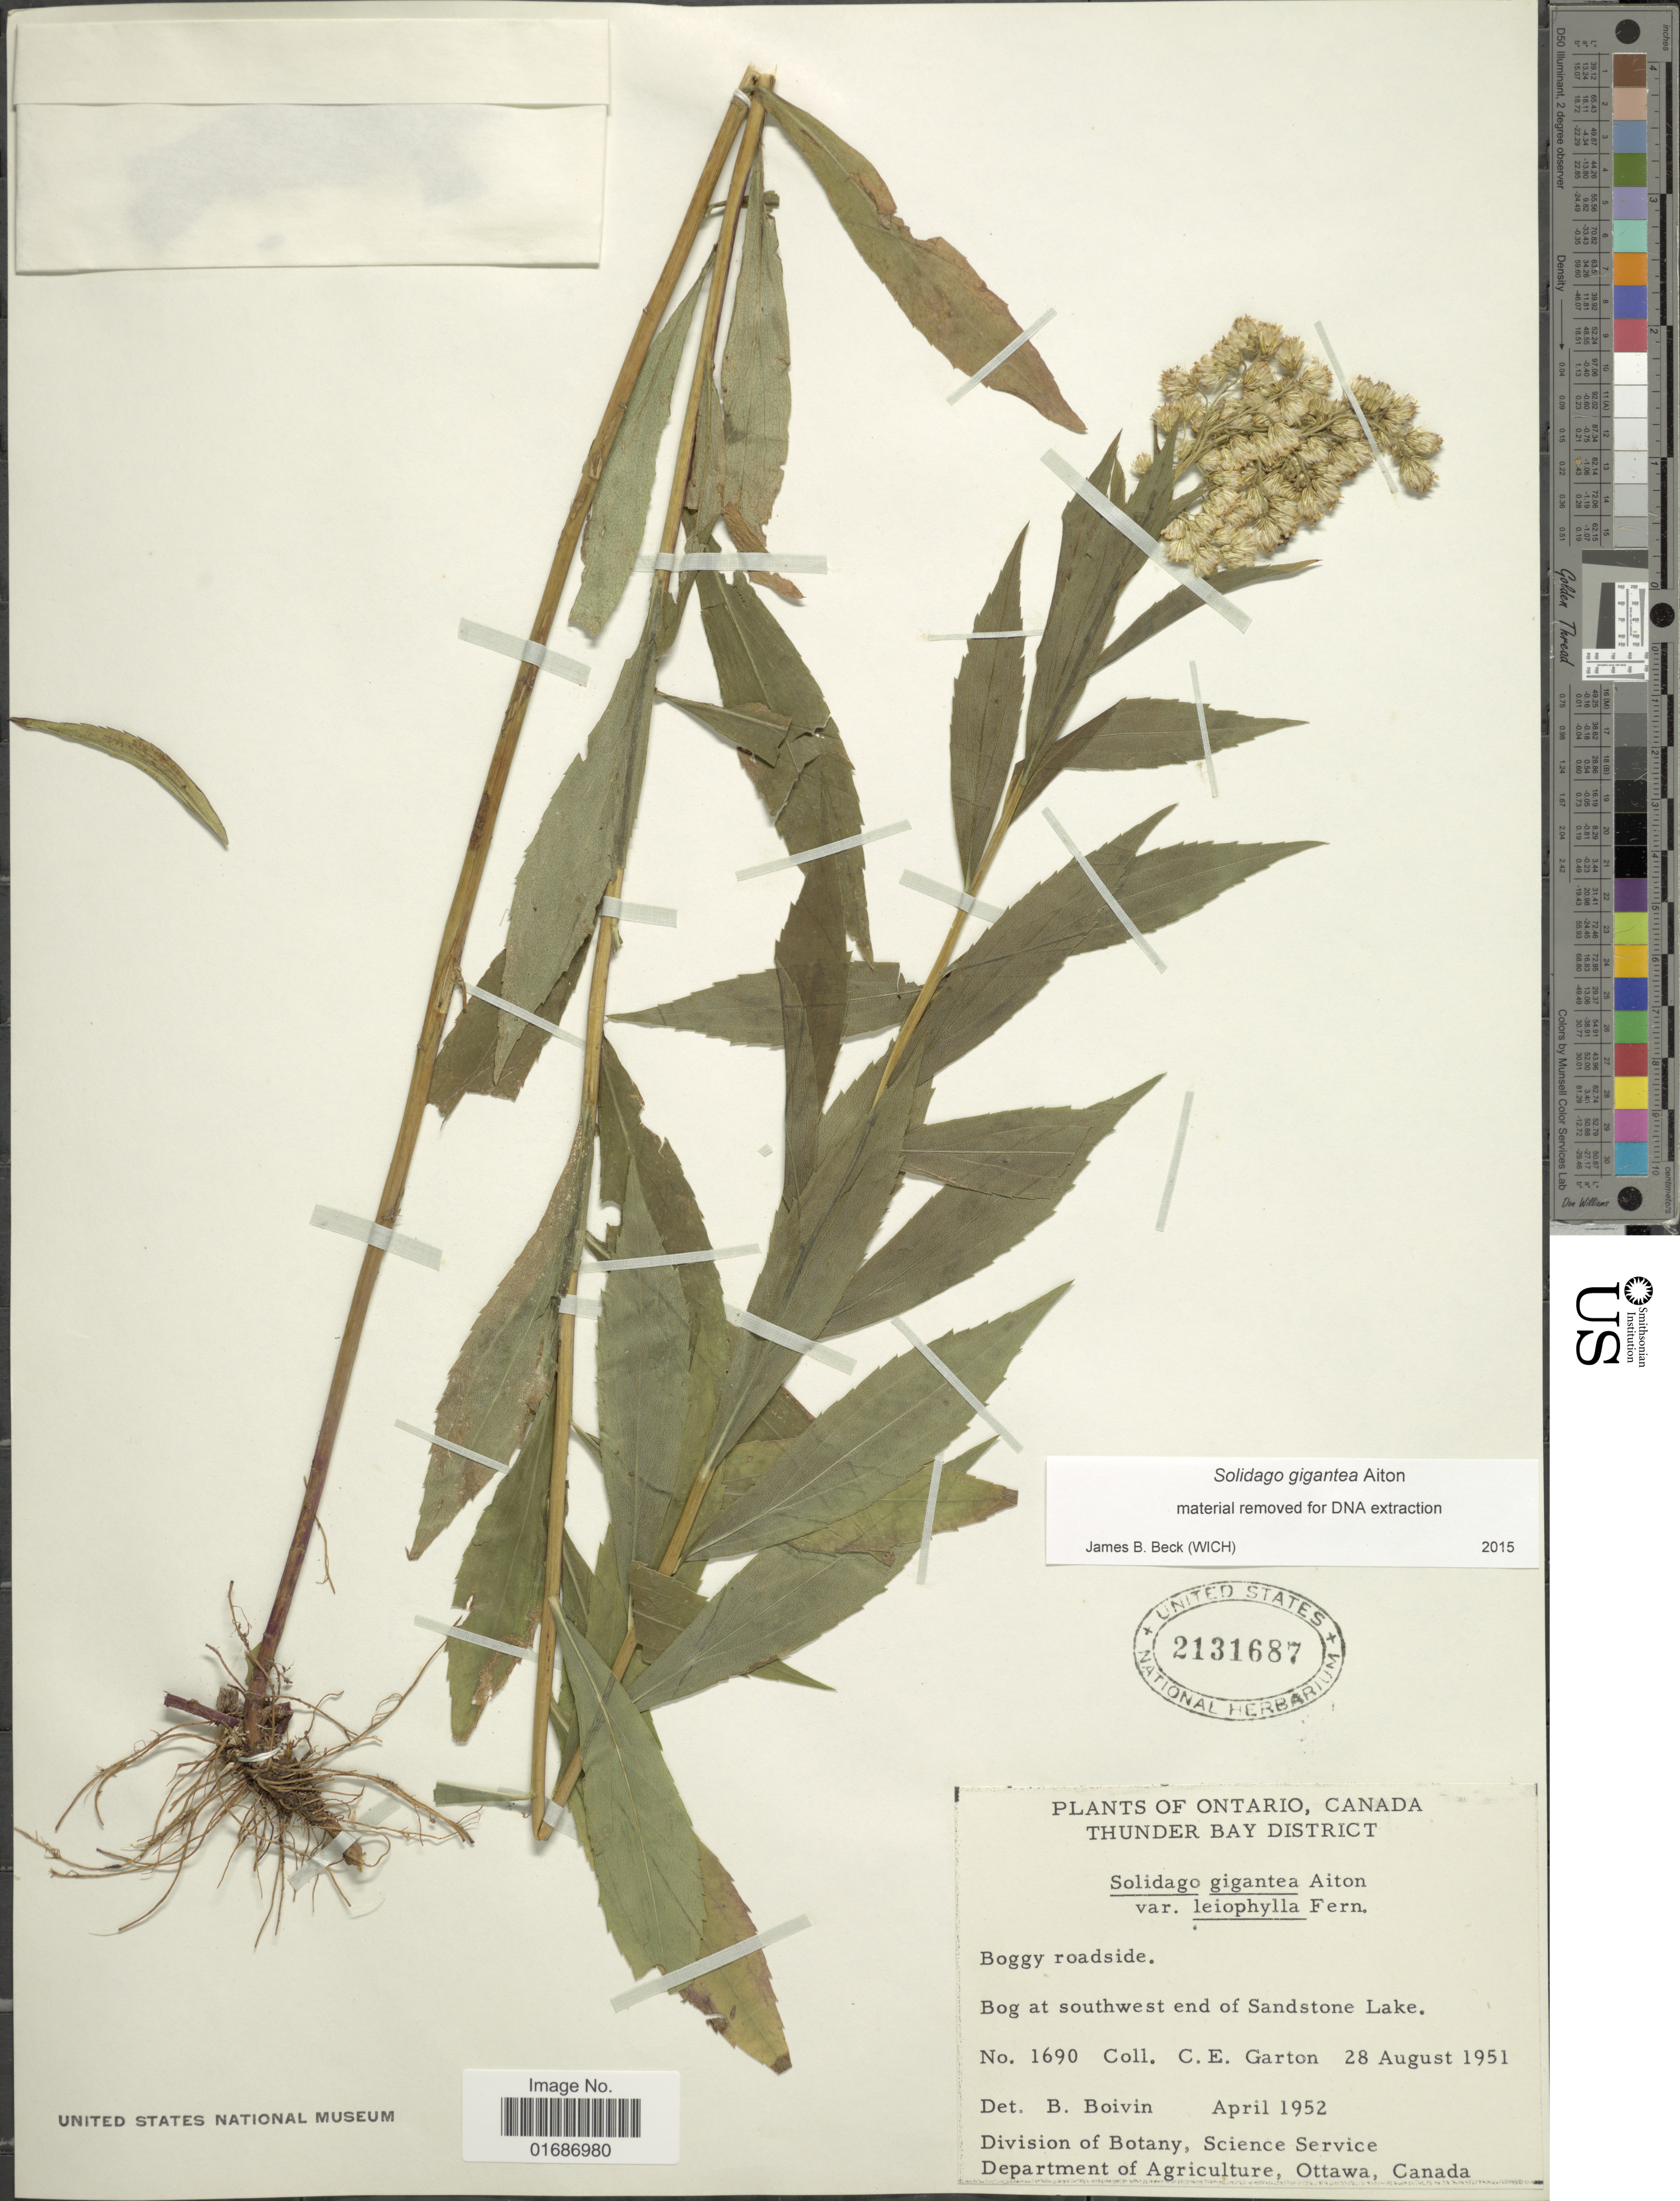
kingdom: Plantae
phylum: Tracheophyta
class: Magnoliopsida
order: Asterales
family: Asteraceae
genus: Solidago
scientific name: Solidago gigantea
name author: Aiton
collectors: C. E. Garton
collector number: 1690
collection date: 1951-08-28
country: Canada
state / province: Ontario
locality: Thunder Bay District, Bog at southwest end of Sandstone Lake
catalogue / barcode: US 2131687